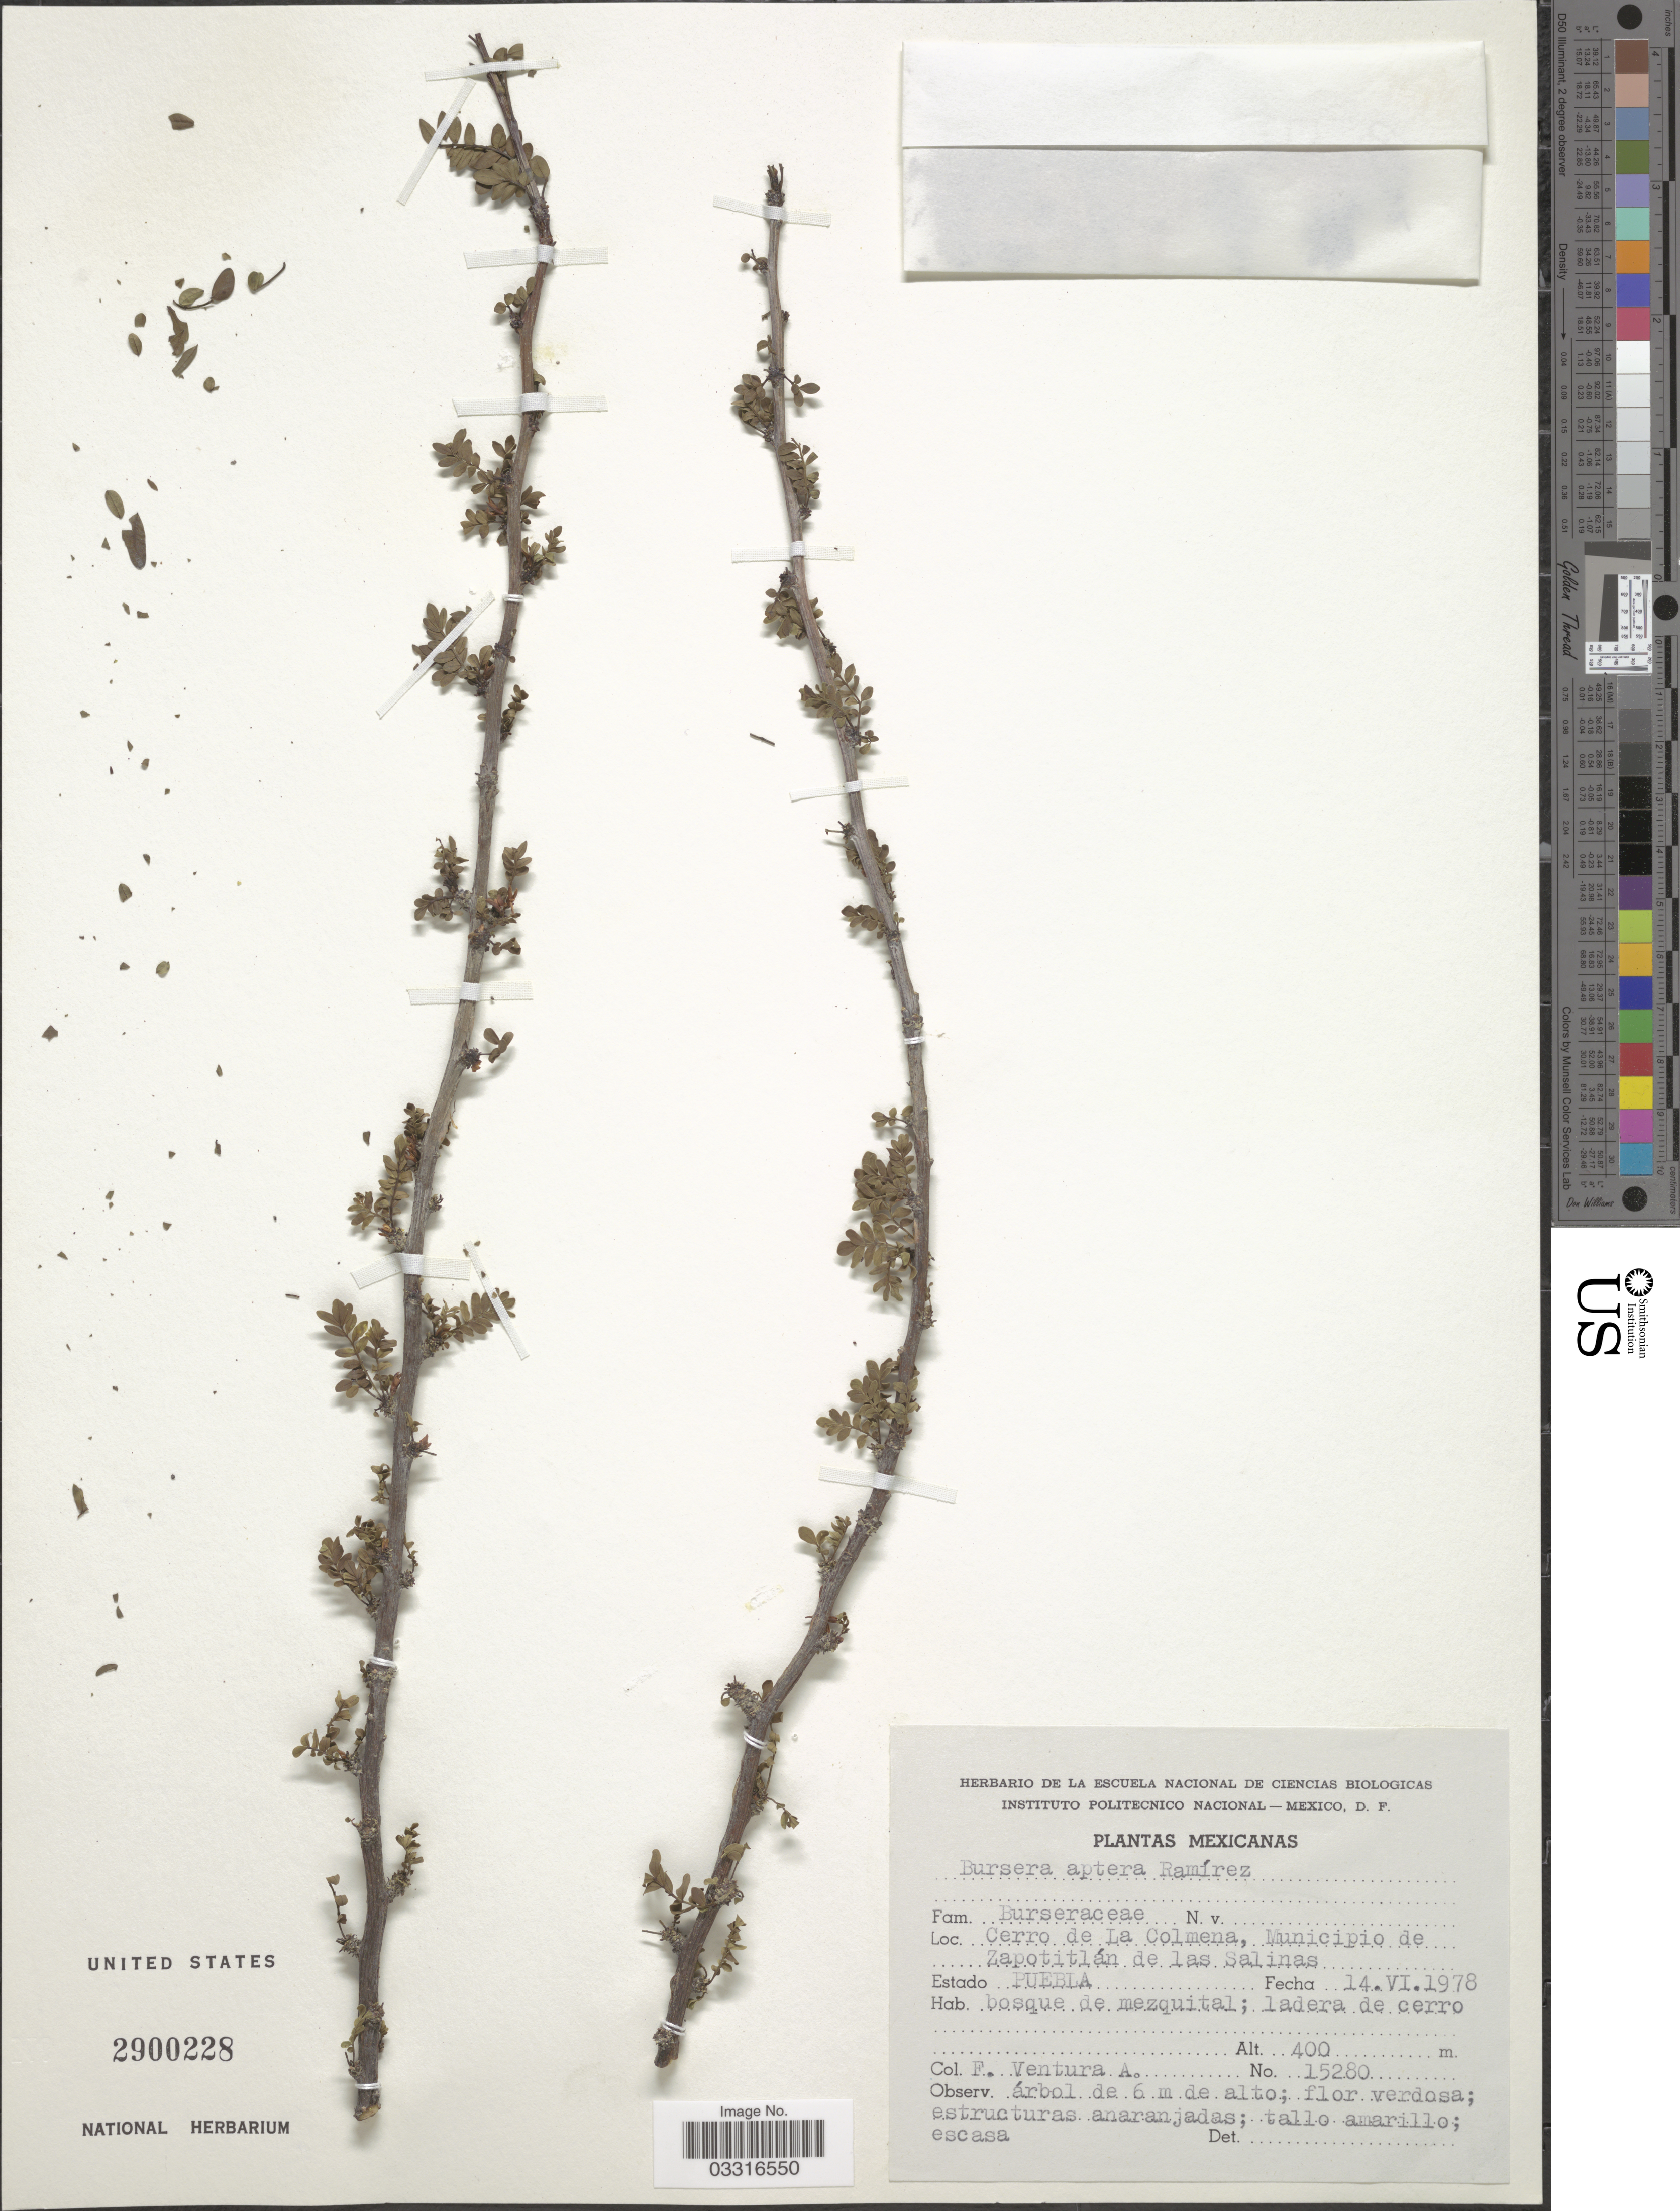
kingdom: Plantae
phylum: Tracheophyta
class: Magnoliopsida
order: Sapindales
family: Burseraceae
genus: Bursera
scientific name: Bursera aptera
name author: Ramírez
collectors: F. Ventura A.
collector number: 15280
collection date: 1978-06-14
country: Mexico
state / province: Puebla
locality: Cerro de La Colmena, Municipio de Zapotitlán de las Salinas.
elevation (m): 400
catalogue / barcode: US 2900228